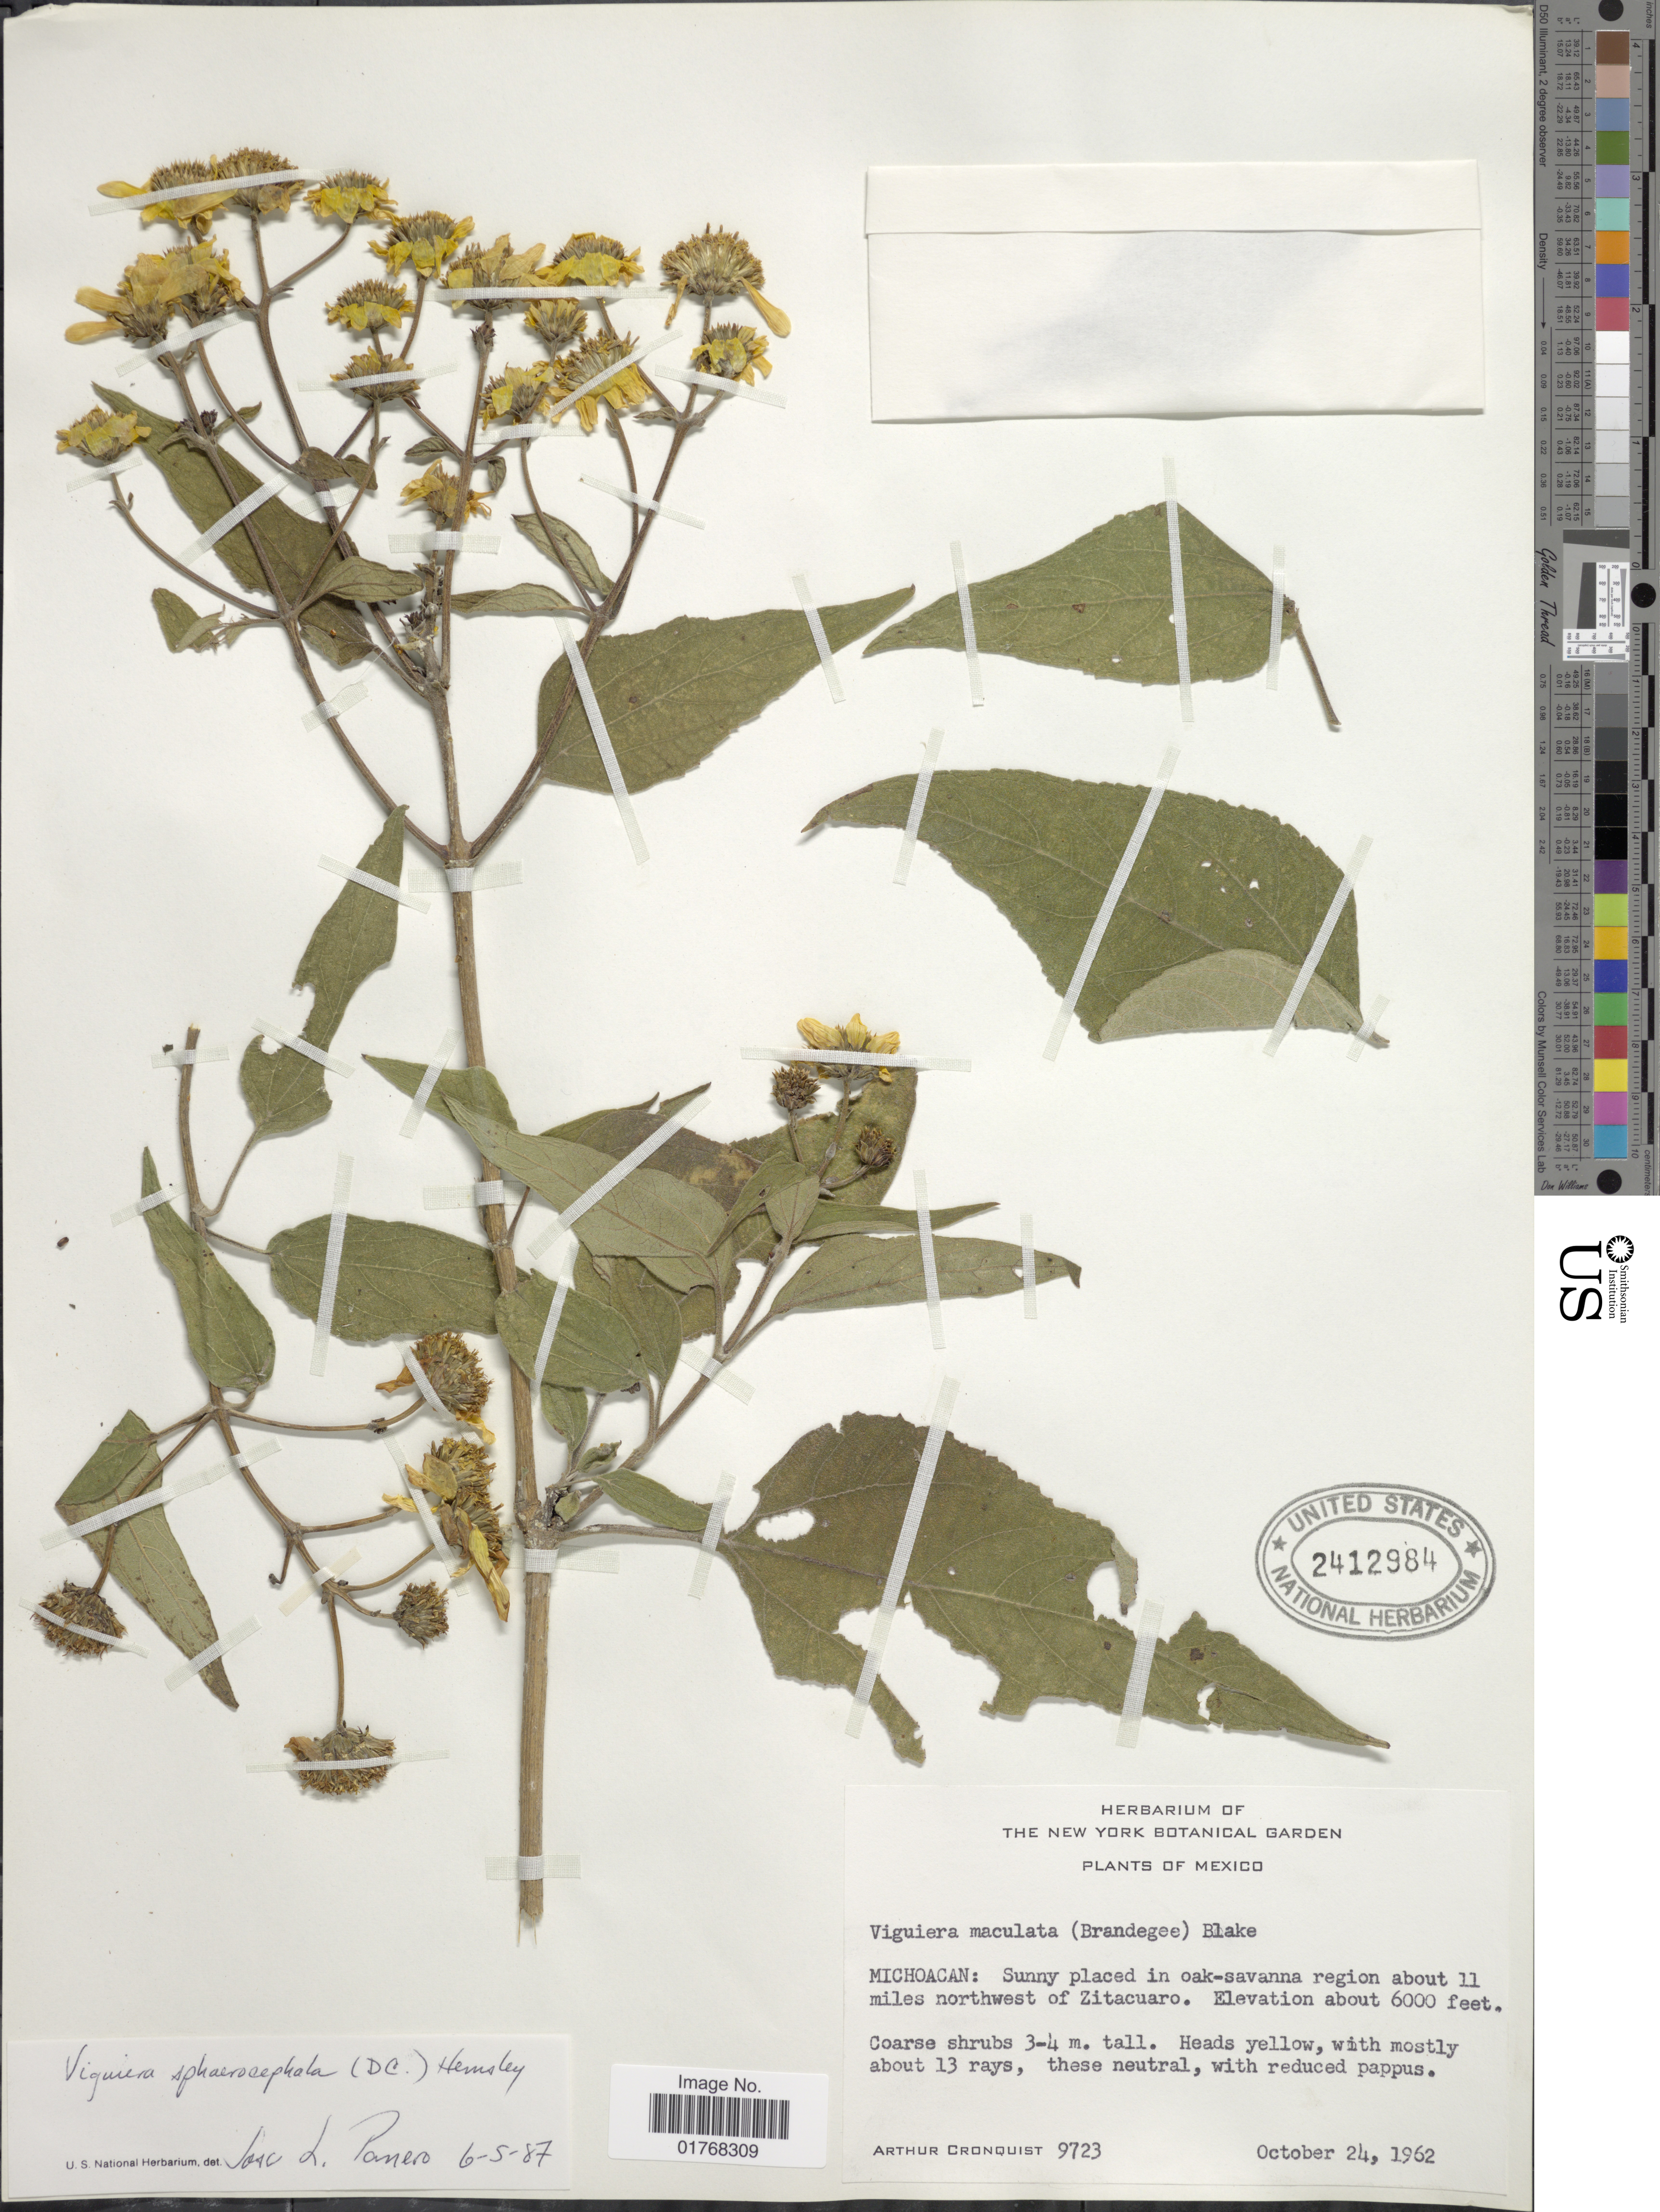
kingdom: Plantae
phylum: Tracheophyta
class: Magnoliopsida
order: Asterales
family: Asteraceae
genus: Viguiera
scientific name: Viguiera sphaerocephala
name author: (DC.) Hemsl.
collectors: A. J. Cronquist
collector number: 9723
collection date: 1962-10-24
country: Mexico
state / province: Michoacán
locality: Sunny placed in oak-savanna region about 11 miles northwest of Zitacuaro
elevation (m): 1829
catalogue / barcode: US 2412984